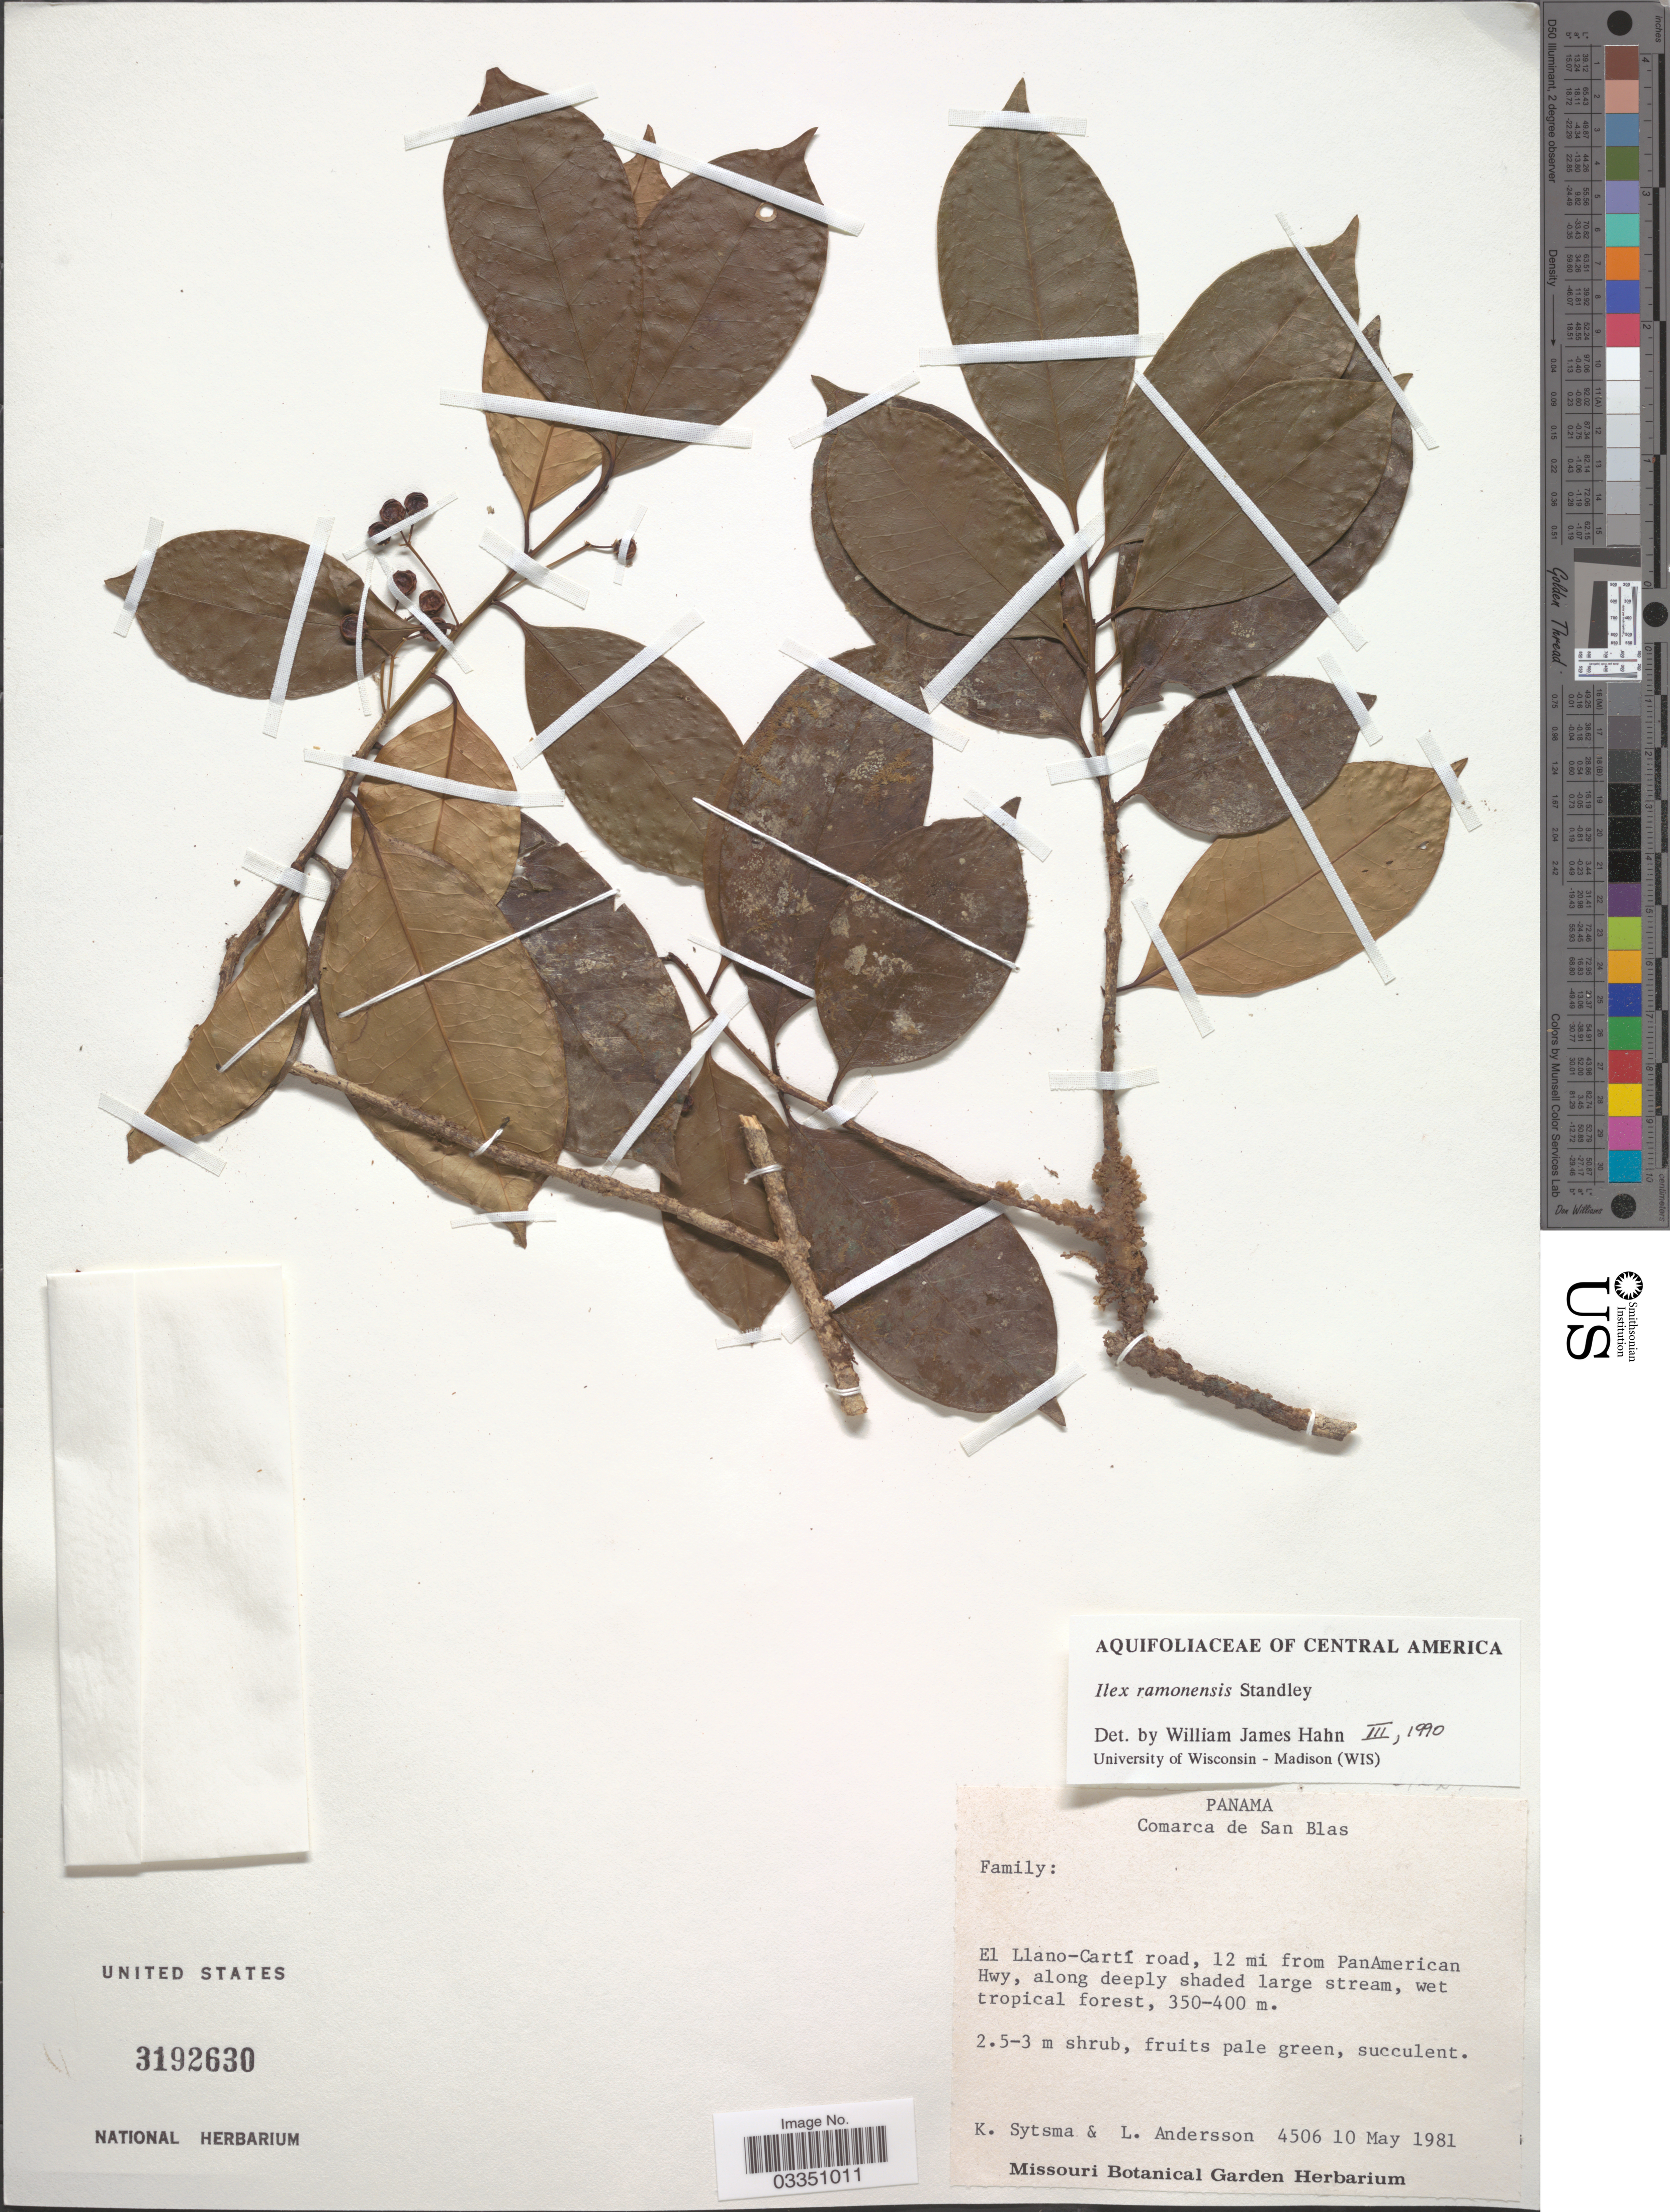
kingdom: Plantae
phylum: Tracheophyta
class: Magnoliopsida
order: Aquifoliales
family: Aquifoliaceae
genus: Ilex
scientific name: Ilex ramonensis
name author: Standl.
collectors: K. J. Sytsma & L. Andersson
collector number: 4506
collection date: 1981-05-10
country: Panama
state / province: Kuna Yala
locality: Comarca de San Blas, El Llano-Cartí road, 12 mi from PanAmerican Hwy.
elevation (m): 350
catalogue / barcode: US 3192630